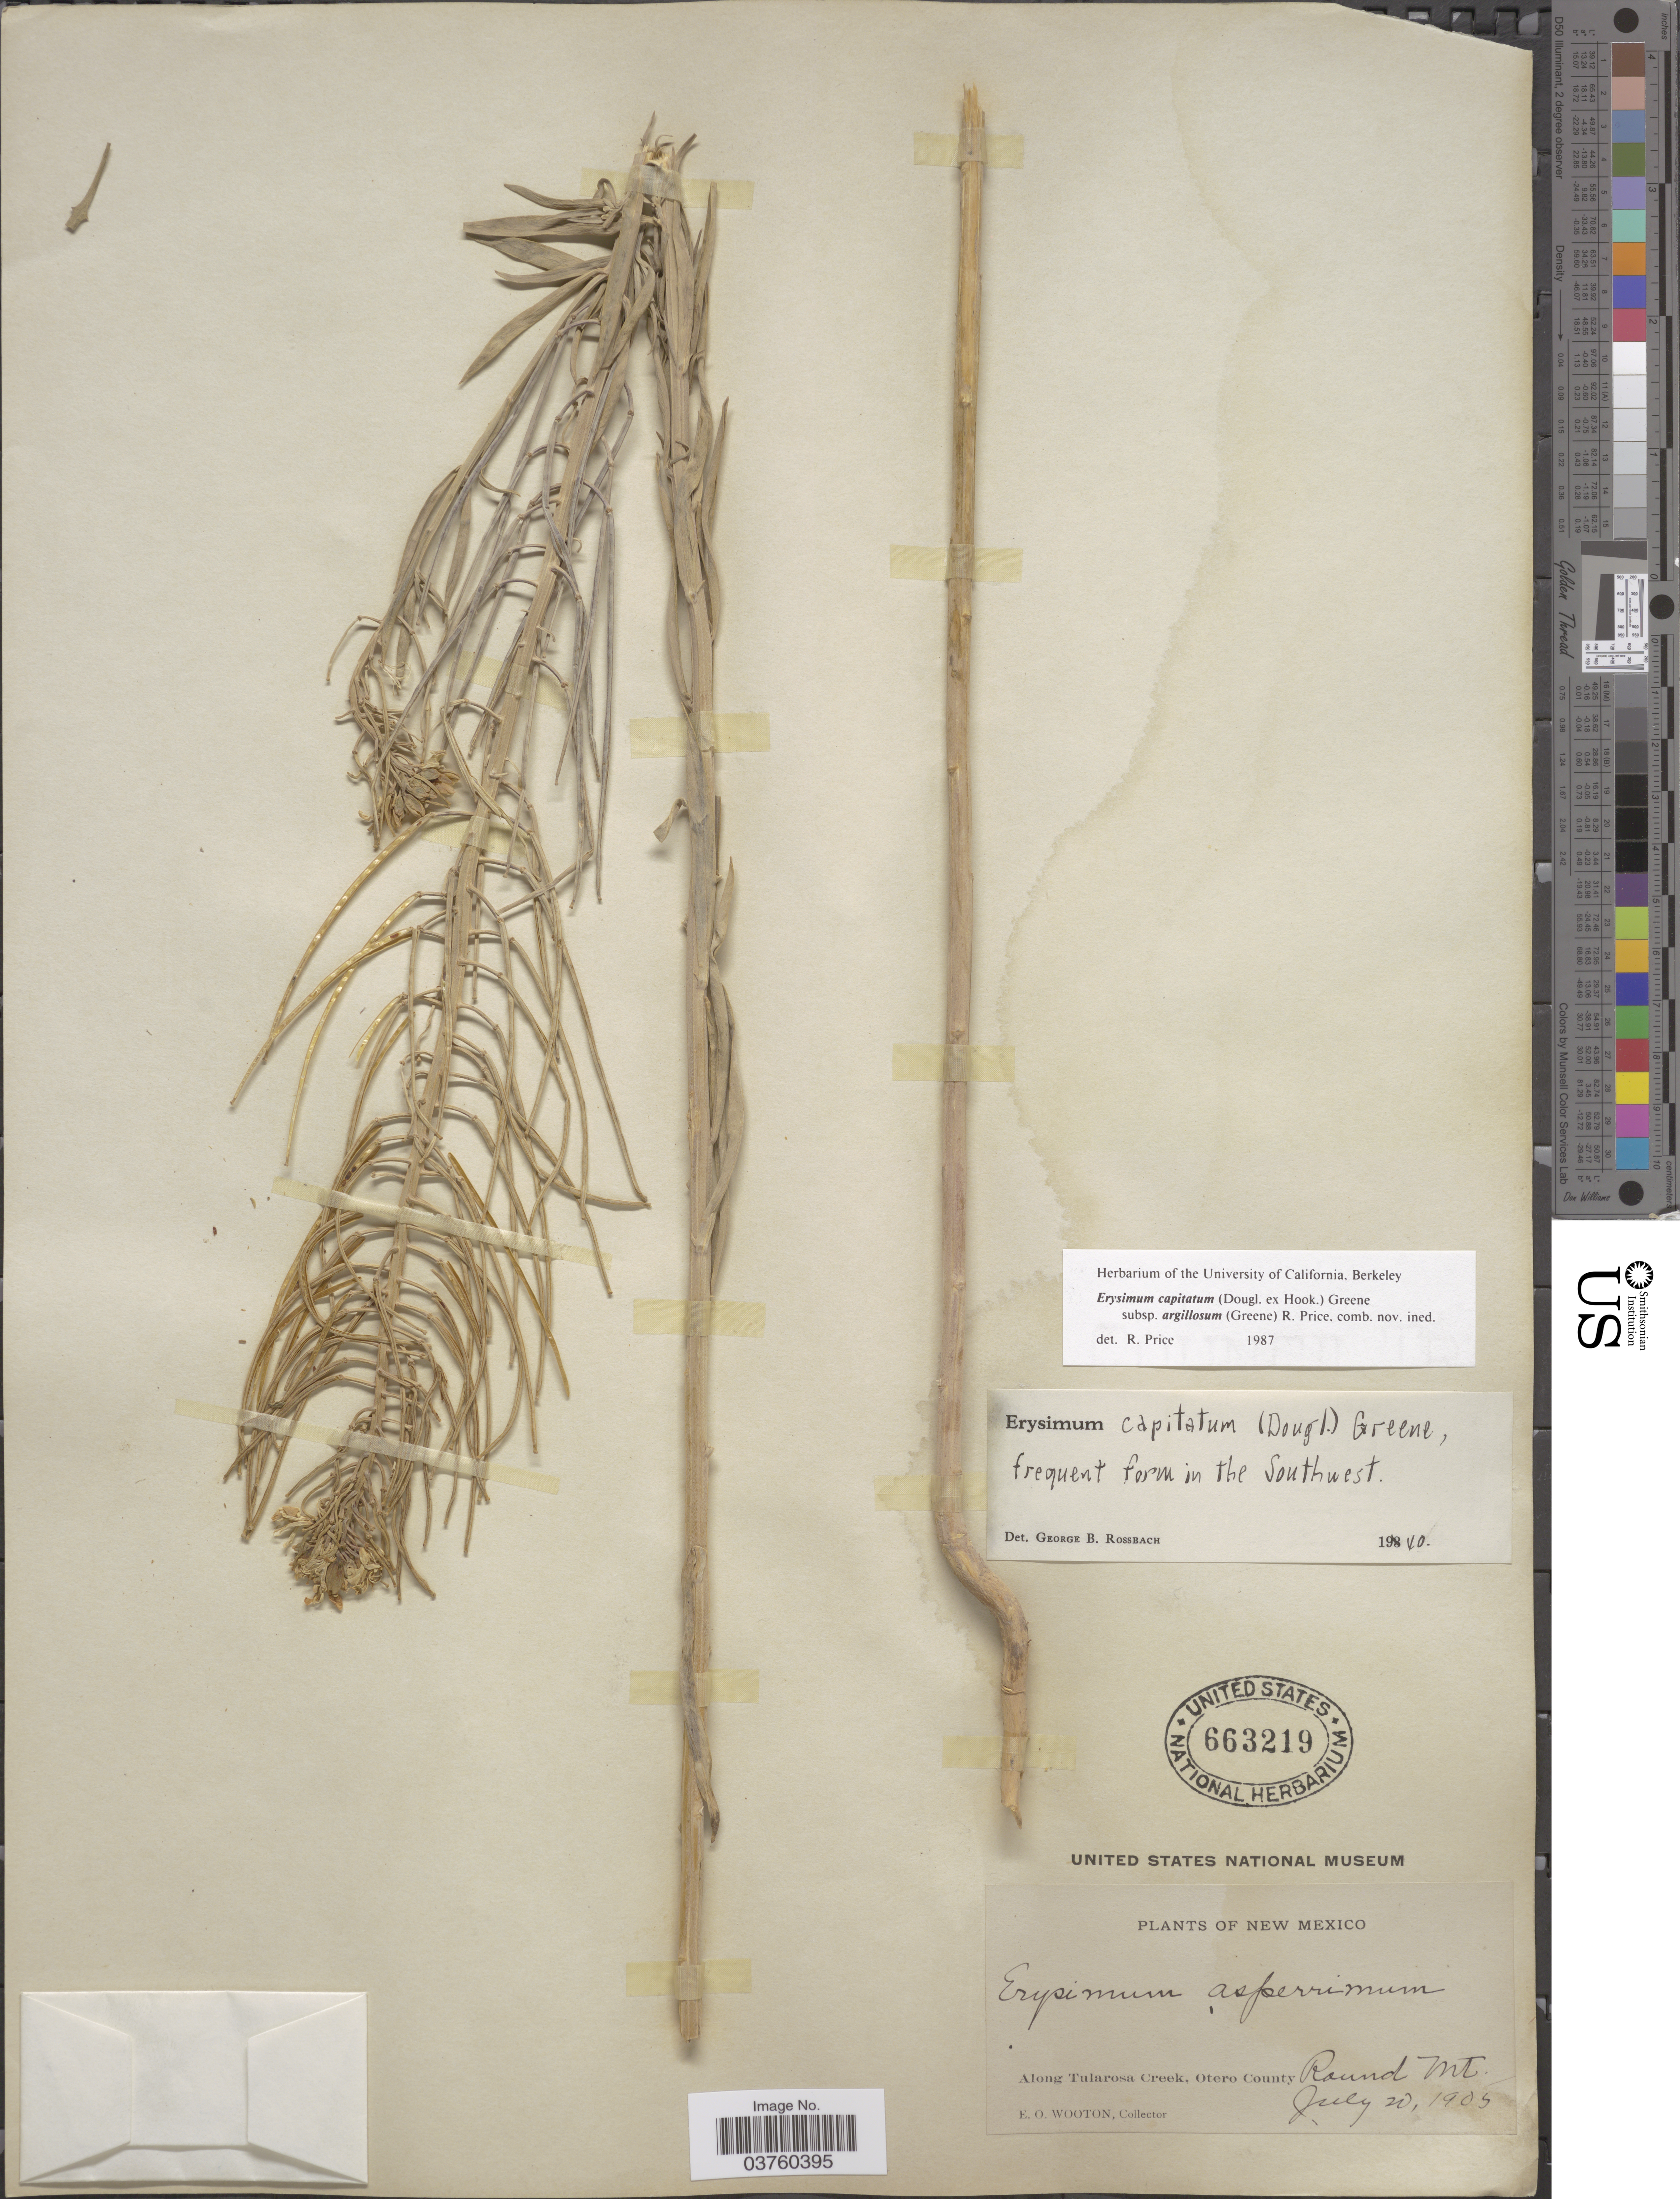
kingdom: Plantae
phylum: Tracheophyta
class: Magnoliopsida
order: Brassicales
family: Brassicaceae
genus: Erysimum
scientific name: Erysimum capitatum var. argillosum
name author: (Greene) R.J. Davis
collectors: E. O. Wooton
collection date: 1905-07-20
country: United States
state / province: New Mexico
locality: Along Tularosa Creek, Otero County, Round Mt.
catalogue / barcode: US 663219